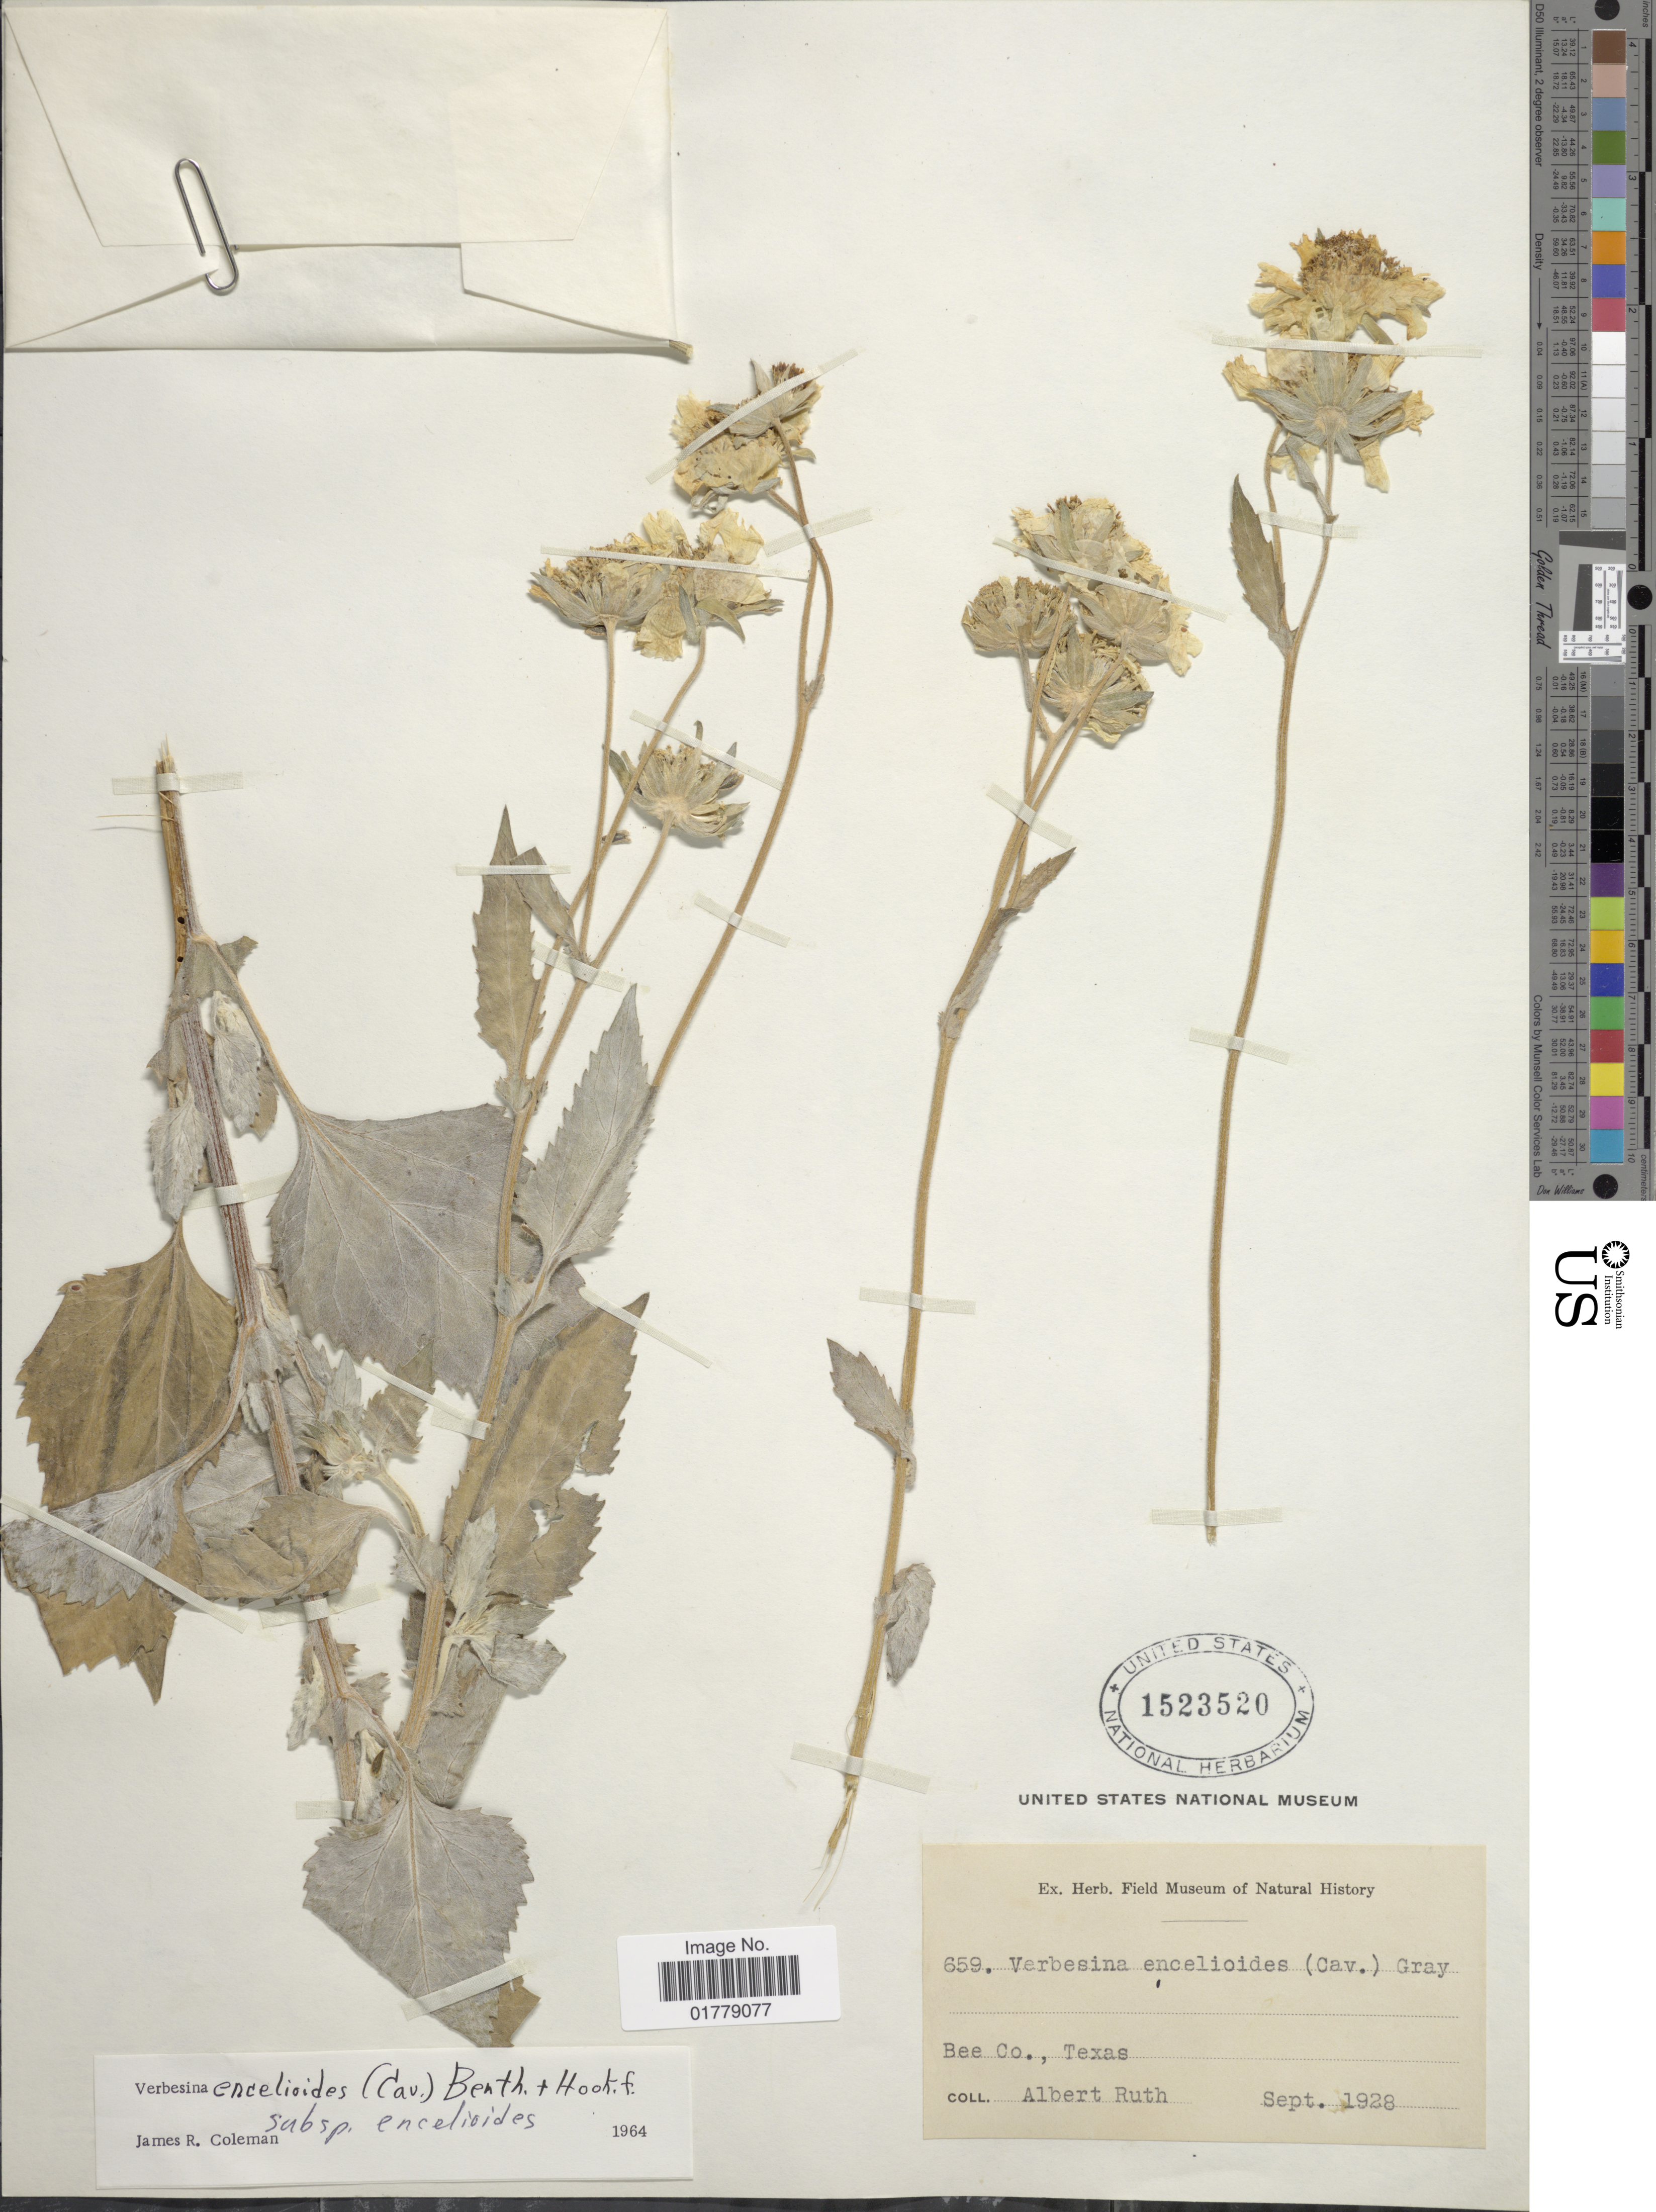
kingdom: Plantae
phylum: Tracheophyta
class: Magnoliopsida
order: Asterales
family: Asteraceae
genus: Verbesina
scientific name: Verbesina encelioides subsp. encelioides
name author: (Cav.) Benth. & Hook.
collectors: A. Ruth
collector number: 659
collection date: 1928-09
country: United States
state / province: Texas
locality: Bee Co., Texas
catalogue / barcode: US 1523520